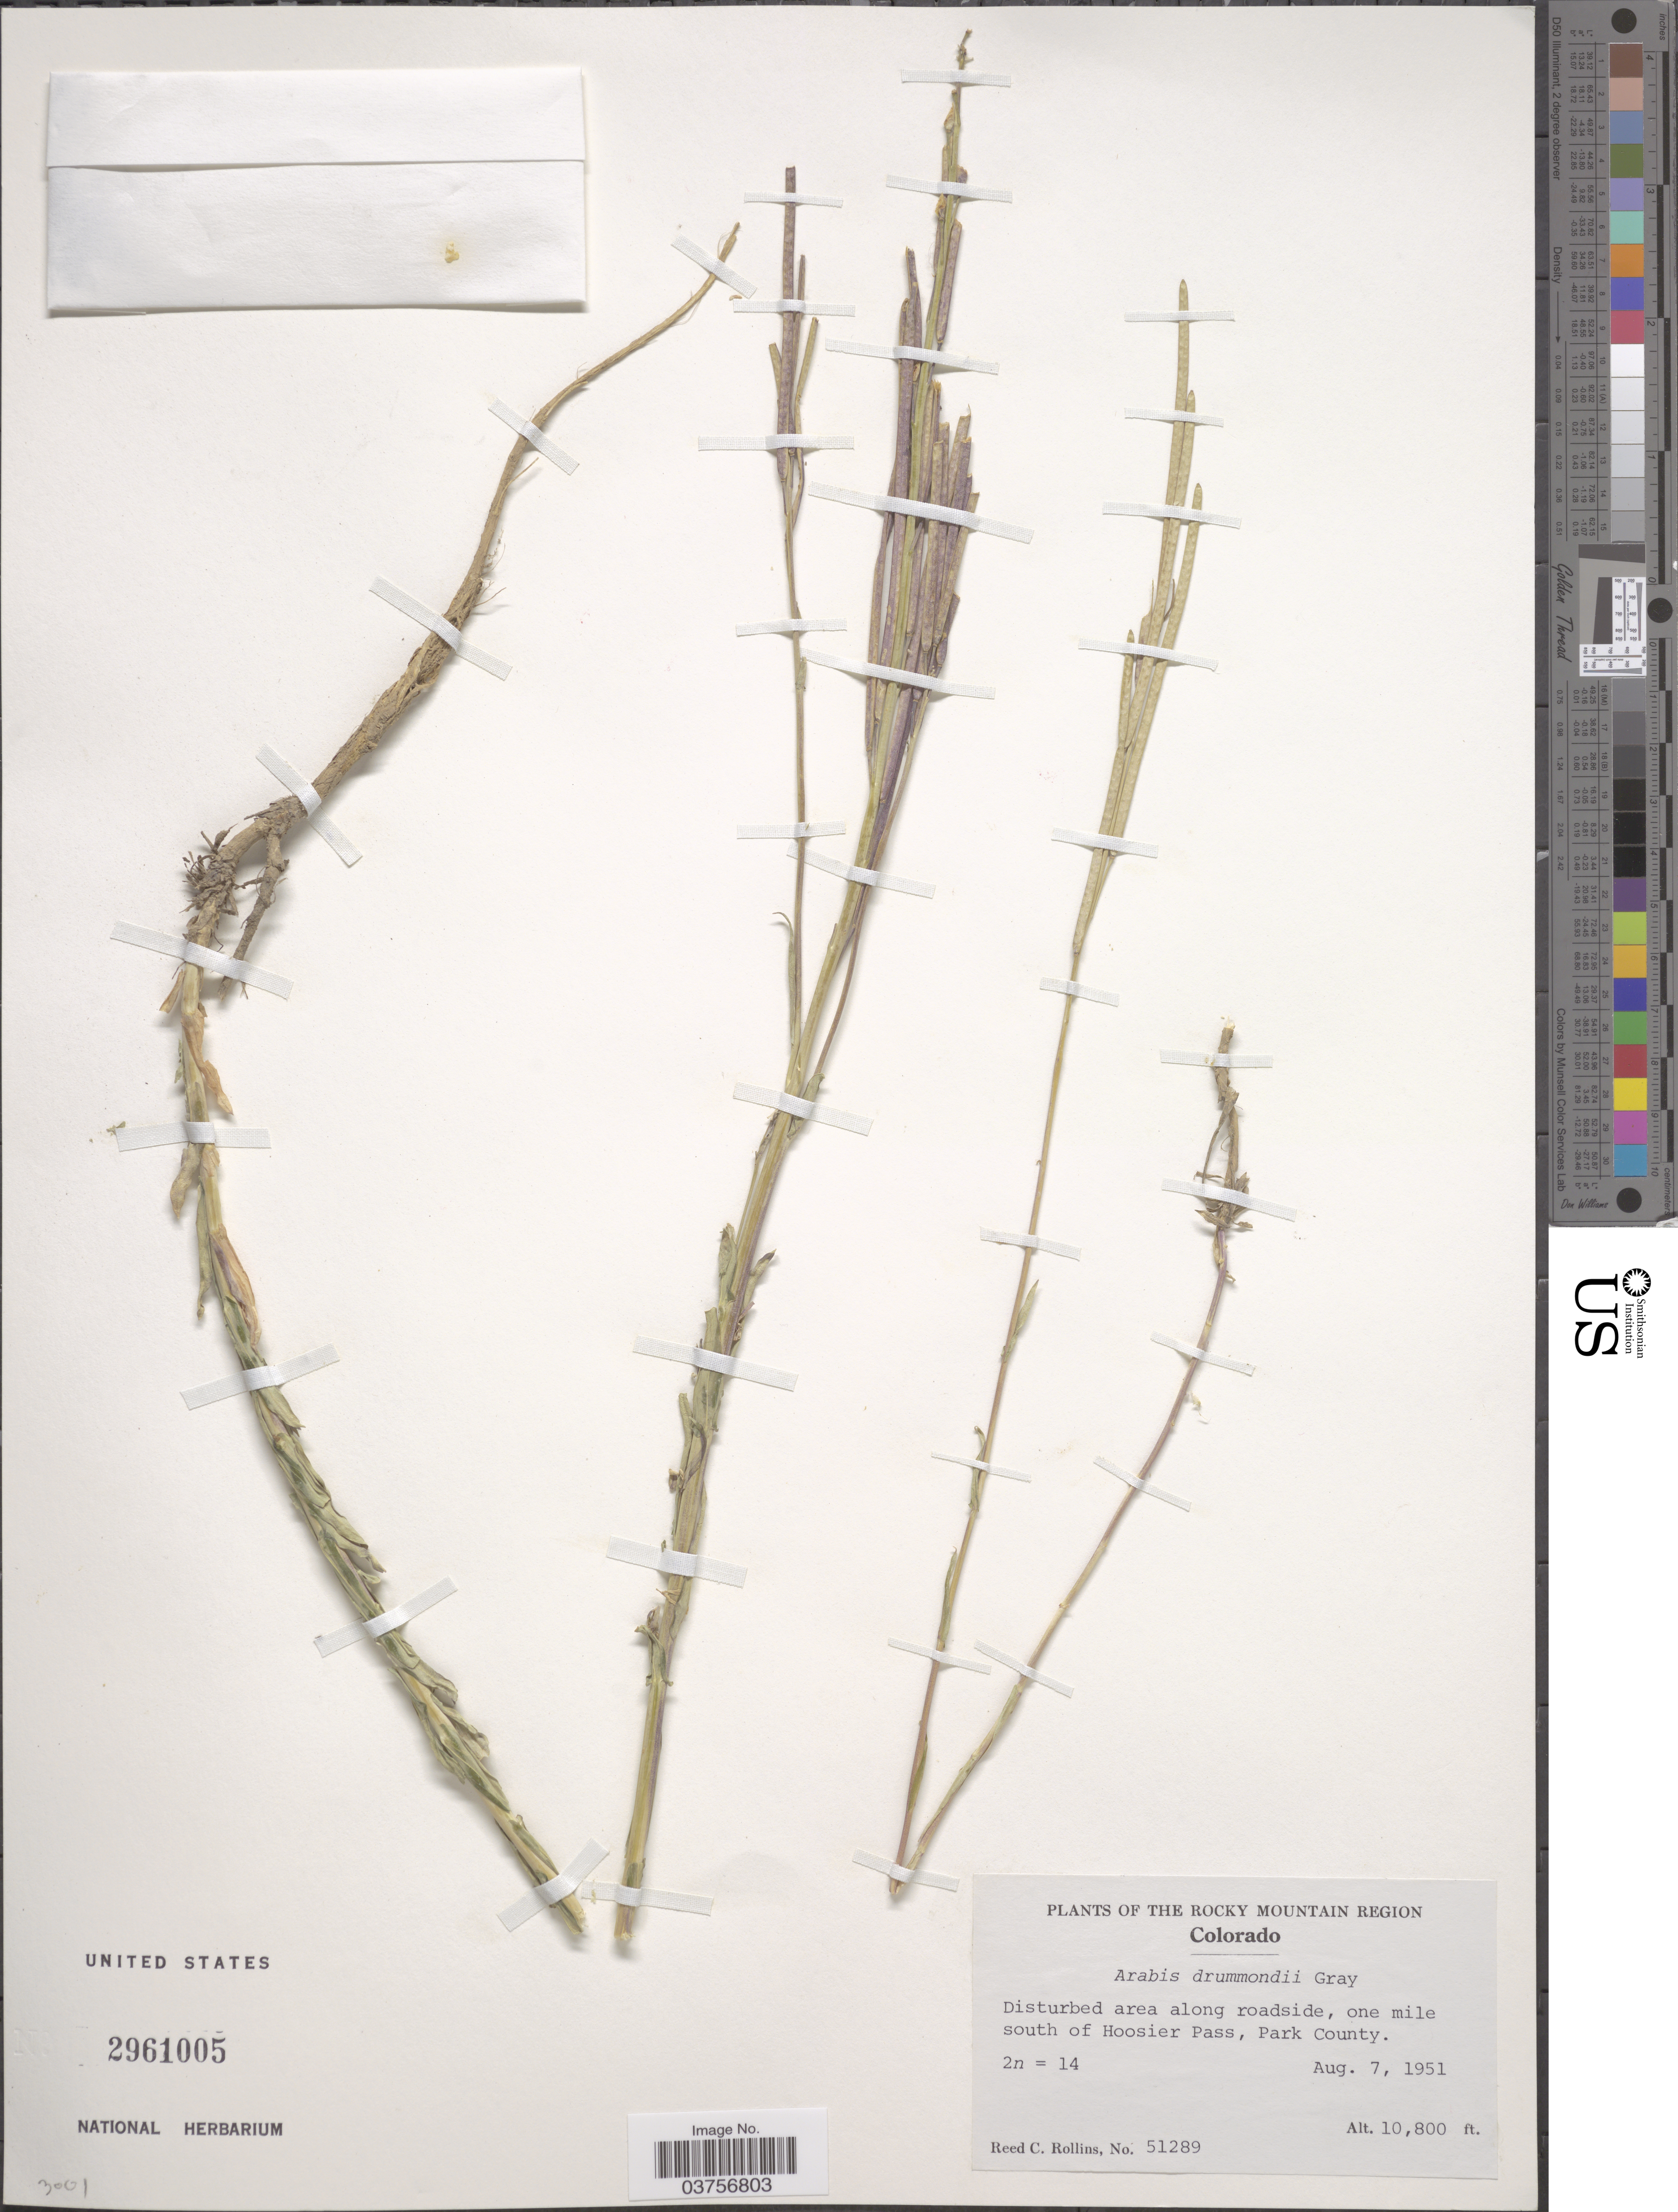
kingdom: Plantae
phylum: Tracheophyta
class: Magnoliopsida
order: Brassicales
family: Brassicaceae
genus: Arabis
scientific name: Arabis drummondii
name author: A. Gray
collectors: R. C. Rollins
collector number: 51289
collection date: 1951-08-07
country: United States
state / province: Colorado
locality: The Rocky Mountain Region. Disturbed area along roadside, one mile south of Hoosie Pass, Park County.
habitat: disturbed area along roadside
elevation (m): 3292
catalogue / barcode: US 2961005